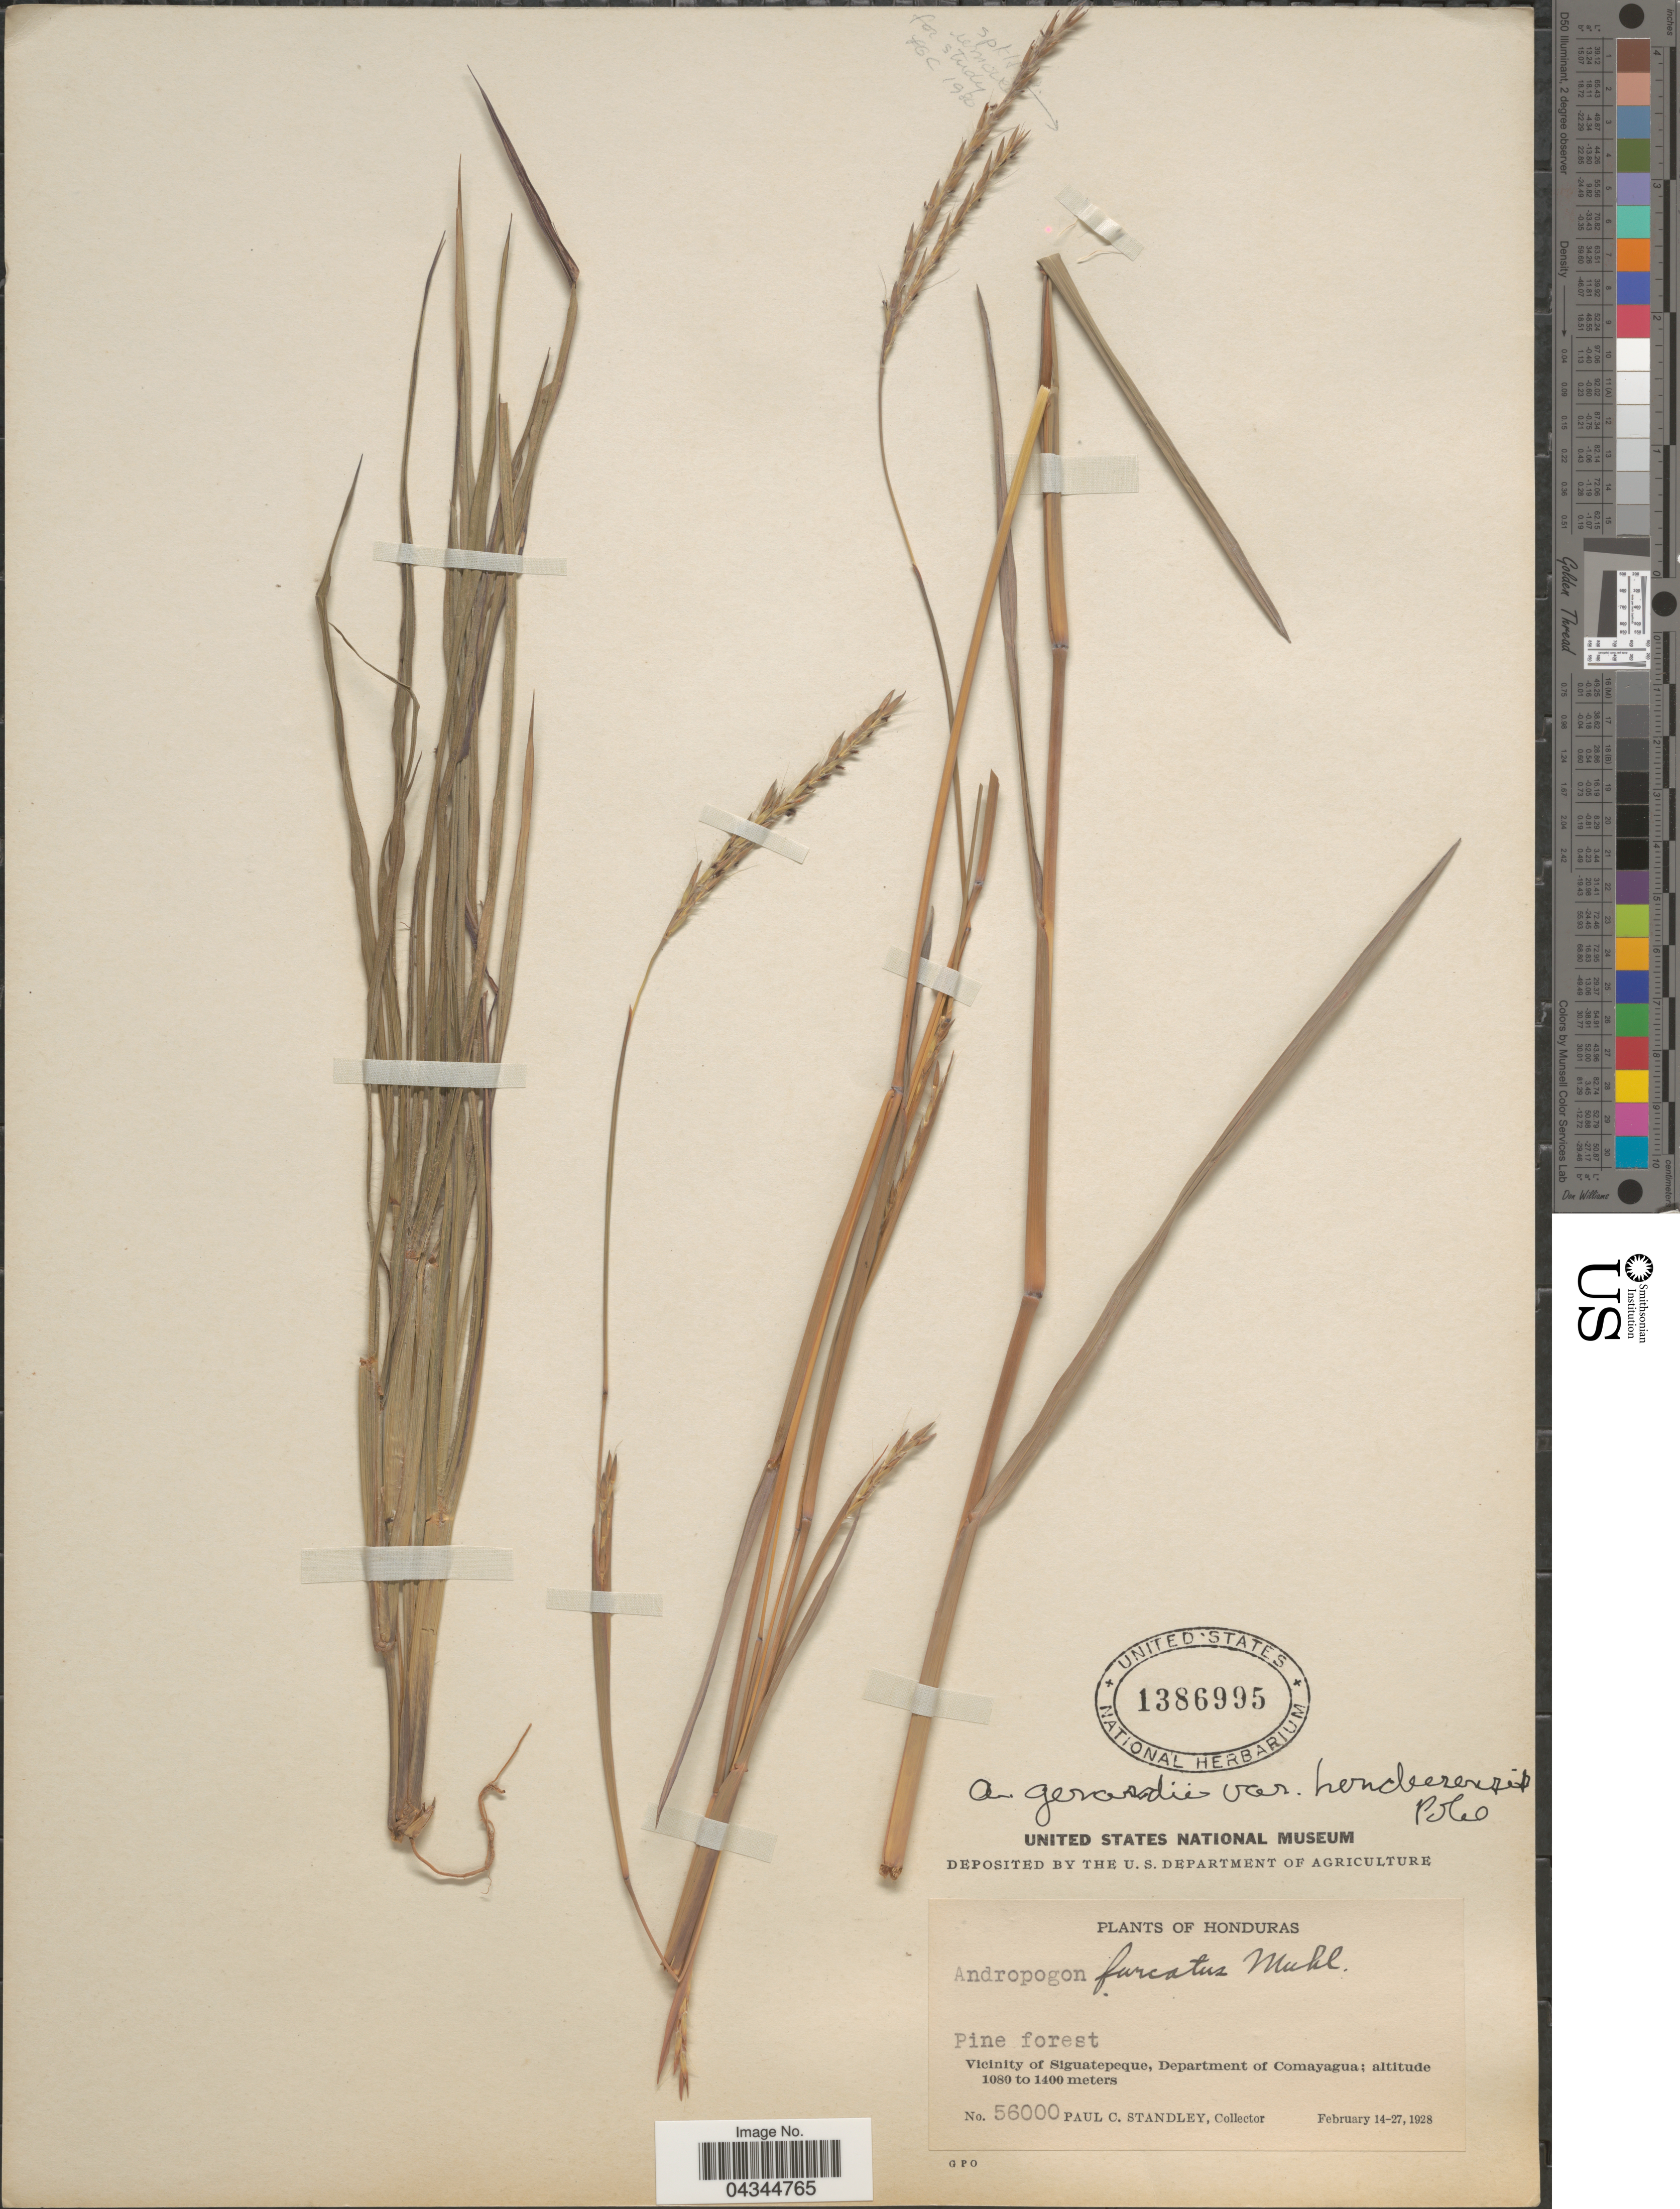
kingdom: Plantae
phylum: Tracheophyta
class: Liliopsida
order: Poales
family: Poaceae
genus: Andropogon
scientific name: Andropogon gerardii var. hondurensis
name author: R.W. Pohl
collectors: P. C. Standley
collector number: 56000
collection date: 1928-02-14/1928-02-27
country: Honduras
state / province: Comayagua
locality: Pine forest. Vicinity of Siguatepeque, Department of Comayagua.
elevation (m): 1080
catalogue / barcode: US 1386995